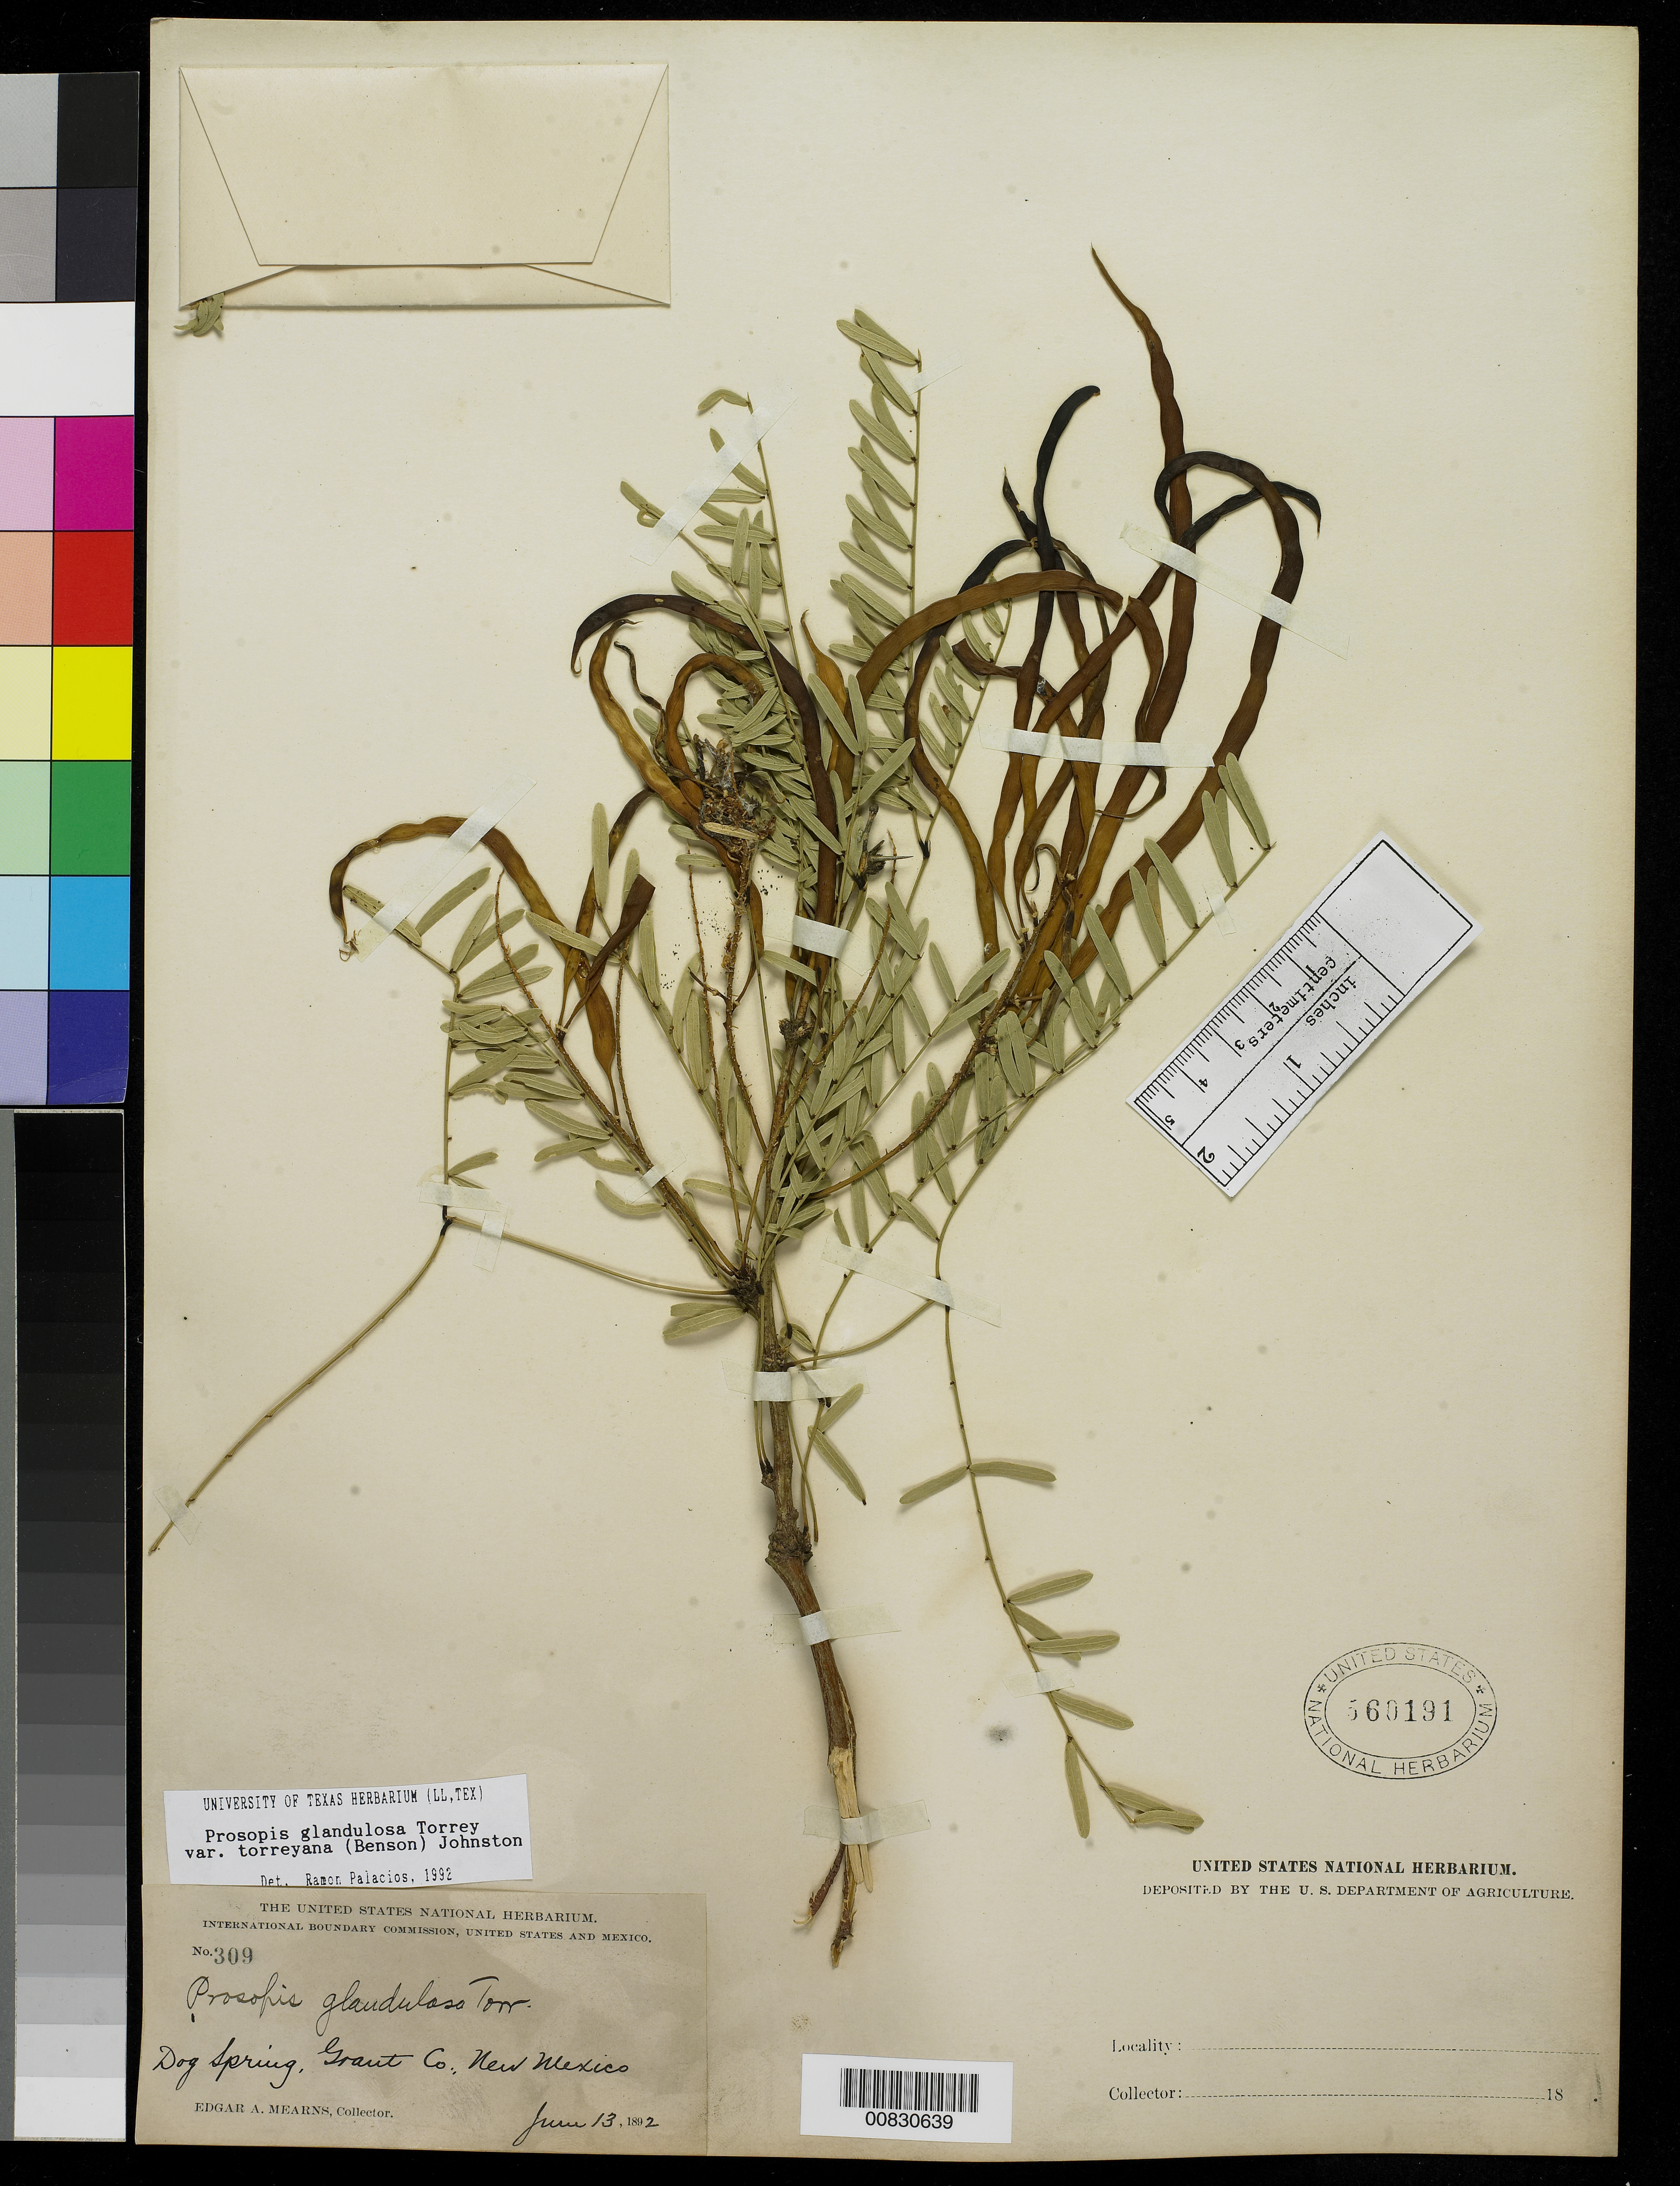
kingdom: Plantae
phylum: Tracheophyta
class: Magnoliopsida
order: Fabales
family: Fabaceae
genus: Neltuma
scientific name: Neltuma odorata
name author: (Torr. & Frém.) C. E. Hughes & G.P. Lewis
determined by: Strong, Mark T., (BOT), Smithsonian Institution - National Museum of Natural History (UNITED STATES)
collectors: E. A. Mearns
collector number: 309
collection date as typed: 13 Jun 1892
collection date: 1892-06-13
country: United States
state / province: New Mexico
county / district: Grant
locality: Dog Springs, Grant County, New Mexico.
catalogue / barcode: US 560191